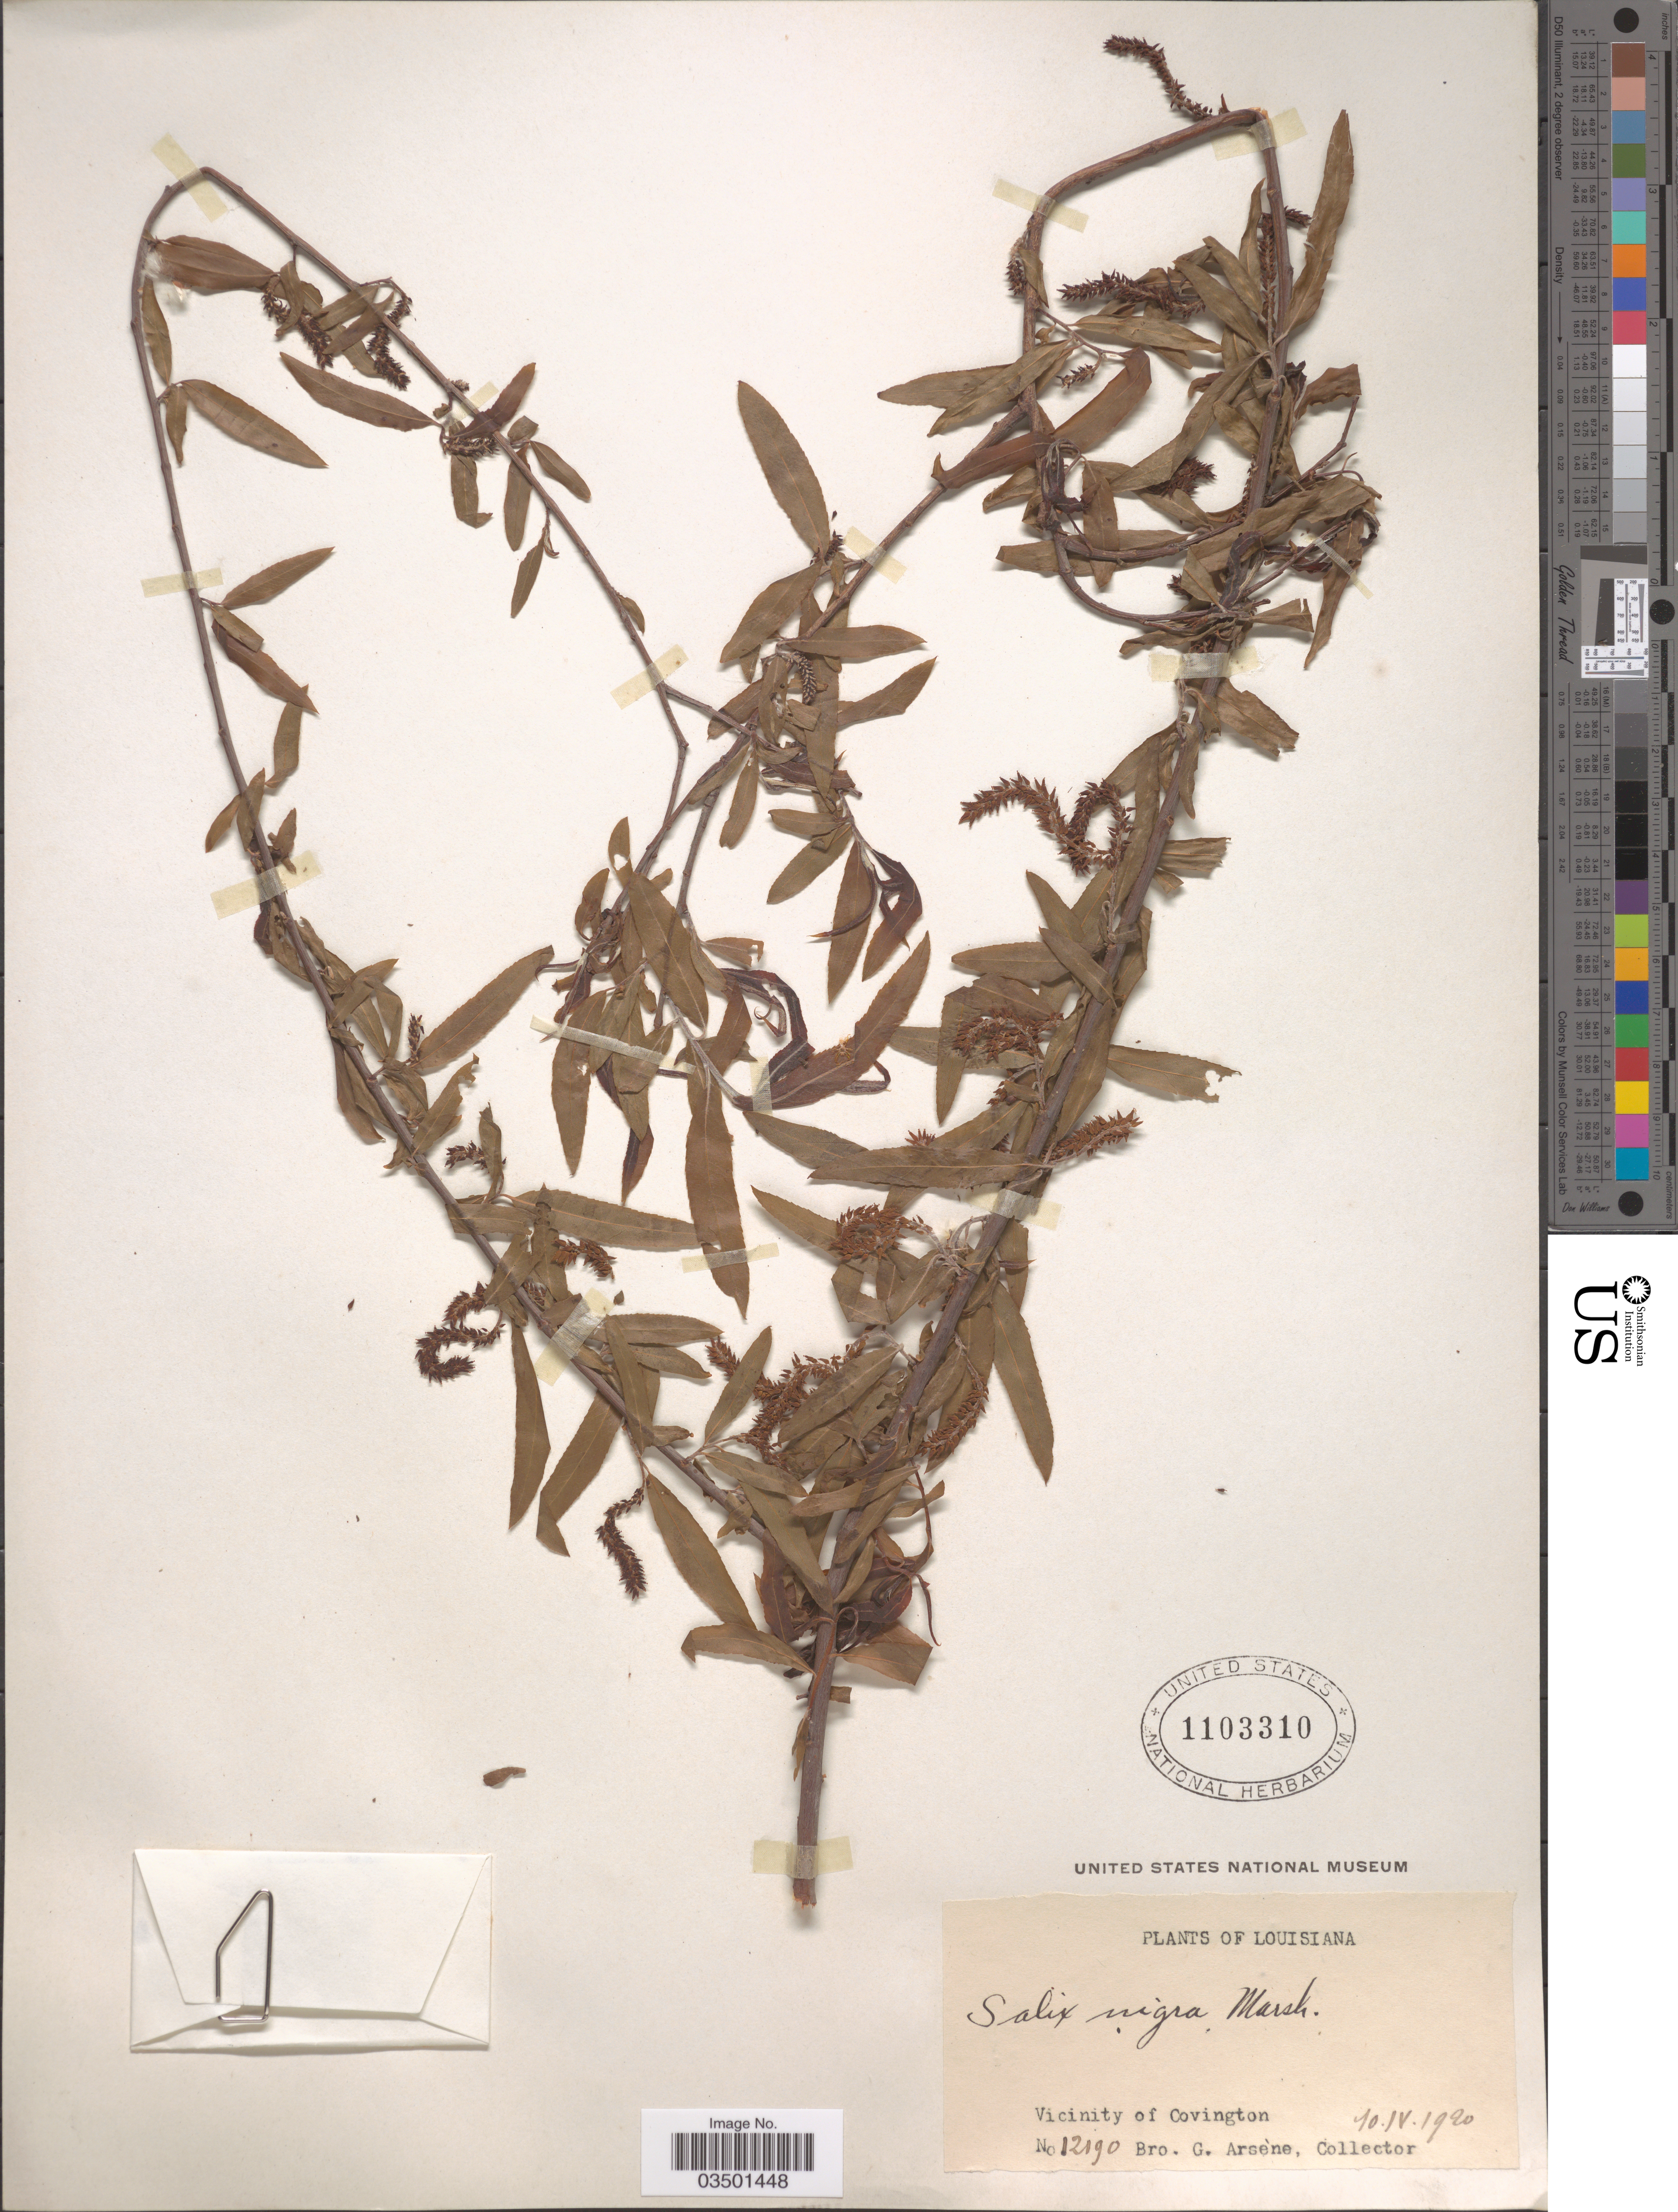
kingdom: Plantae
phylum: Tracheophyta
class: Magnoliopsida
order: Malpighiales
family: Salicaceae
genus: Salix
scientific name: Salix nigra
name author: Marshall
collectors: Bro. G. Arsène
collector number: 12190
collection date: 1920-04-10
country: United States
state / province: Louisiana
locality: Vicinity of Covington.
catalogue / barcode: US 1103310